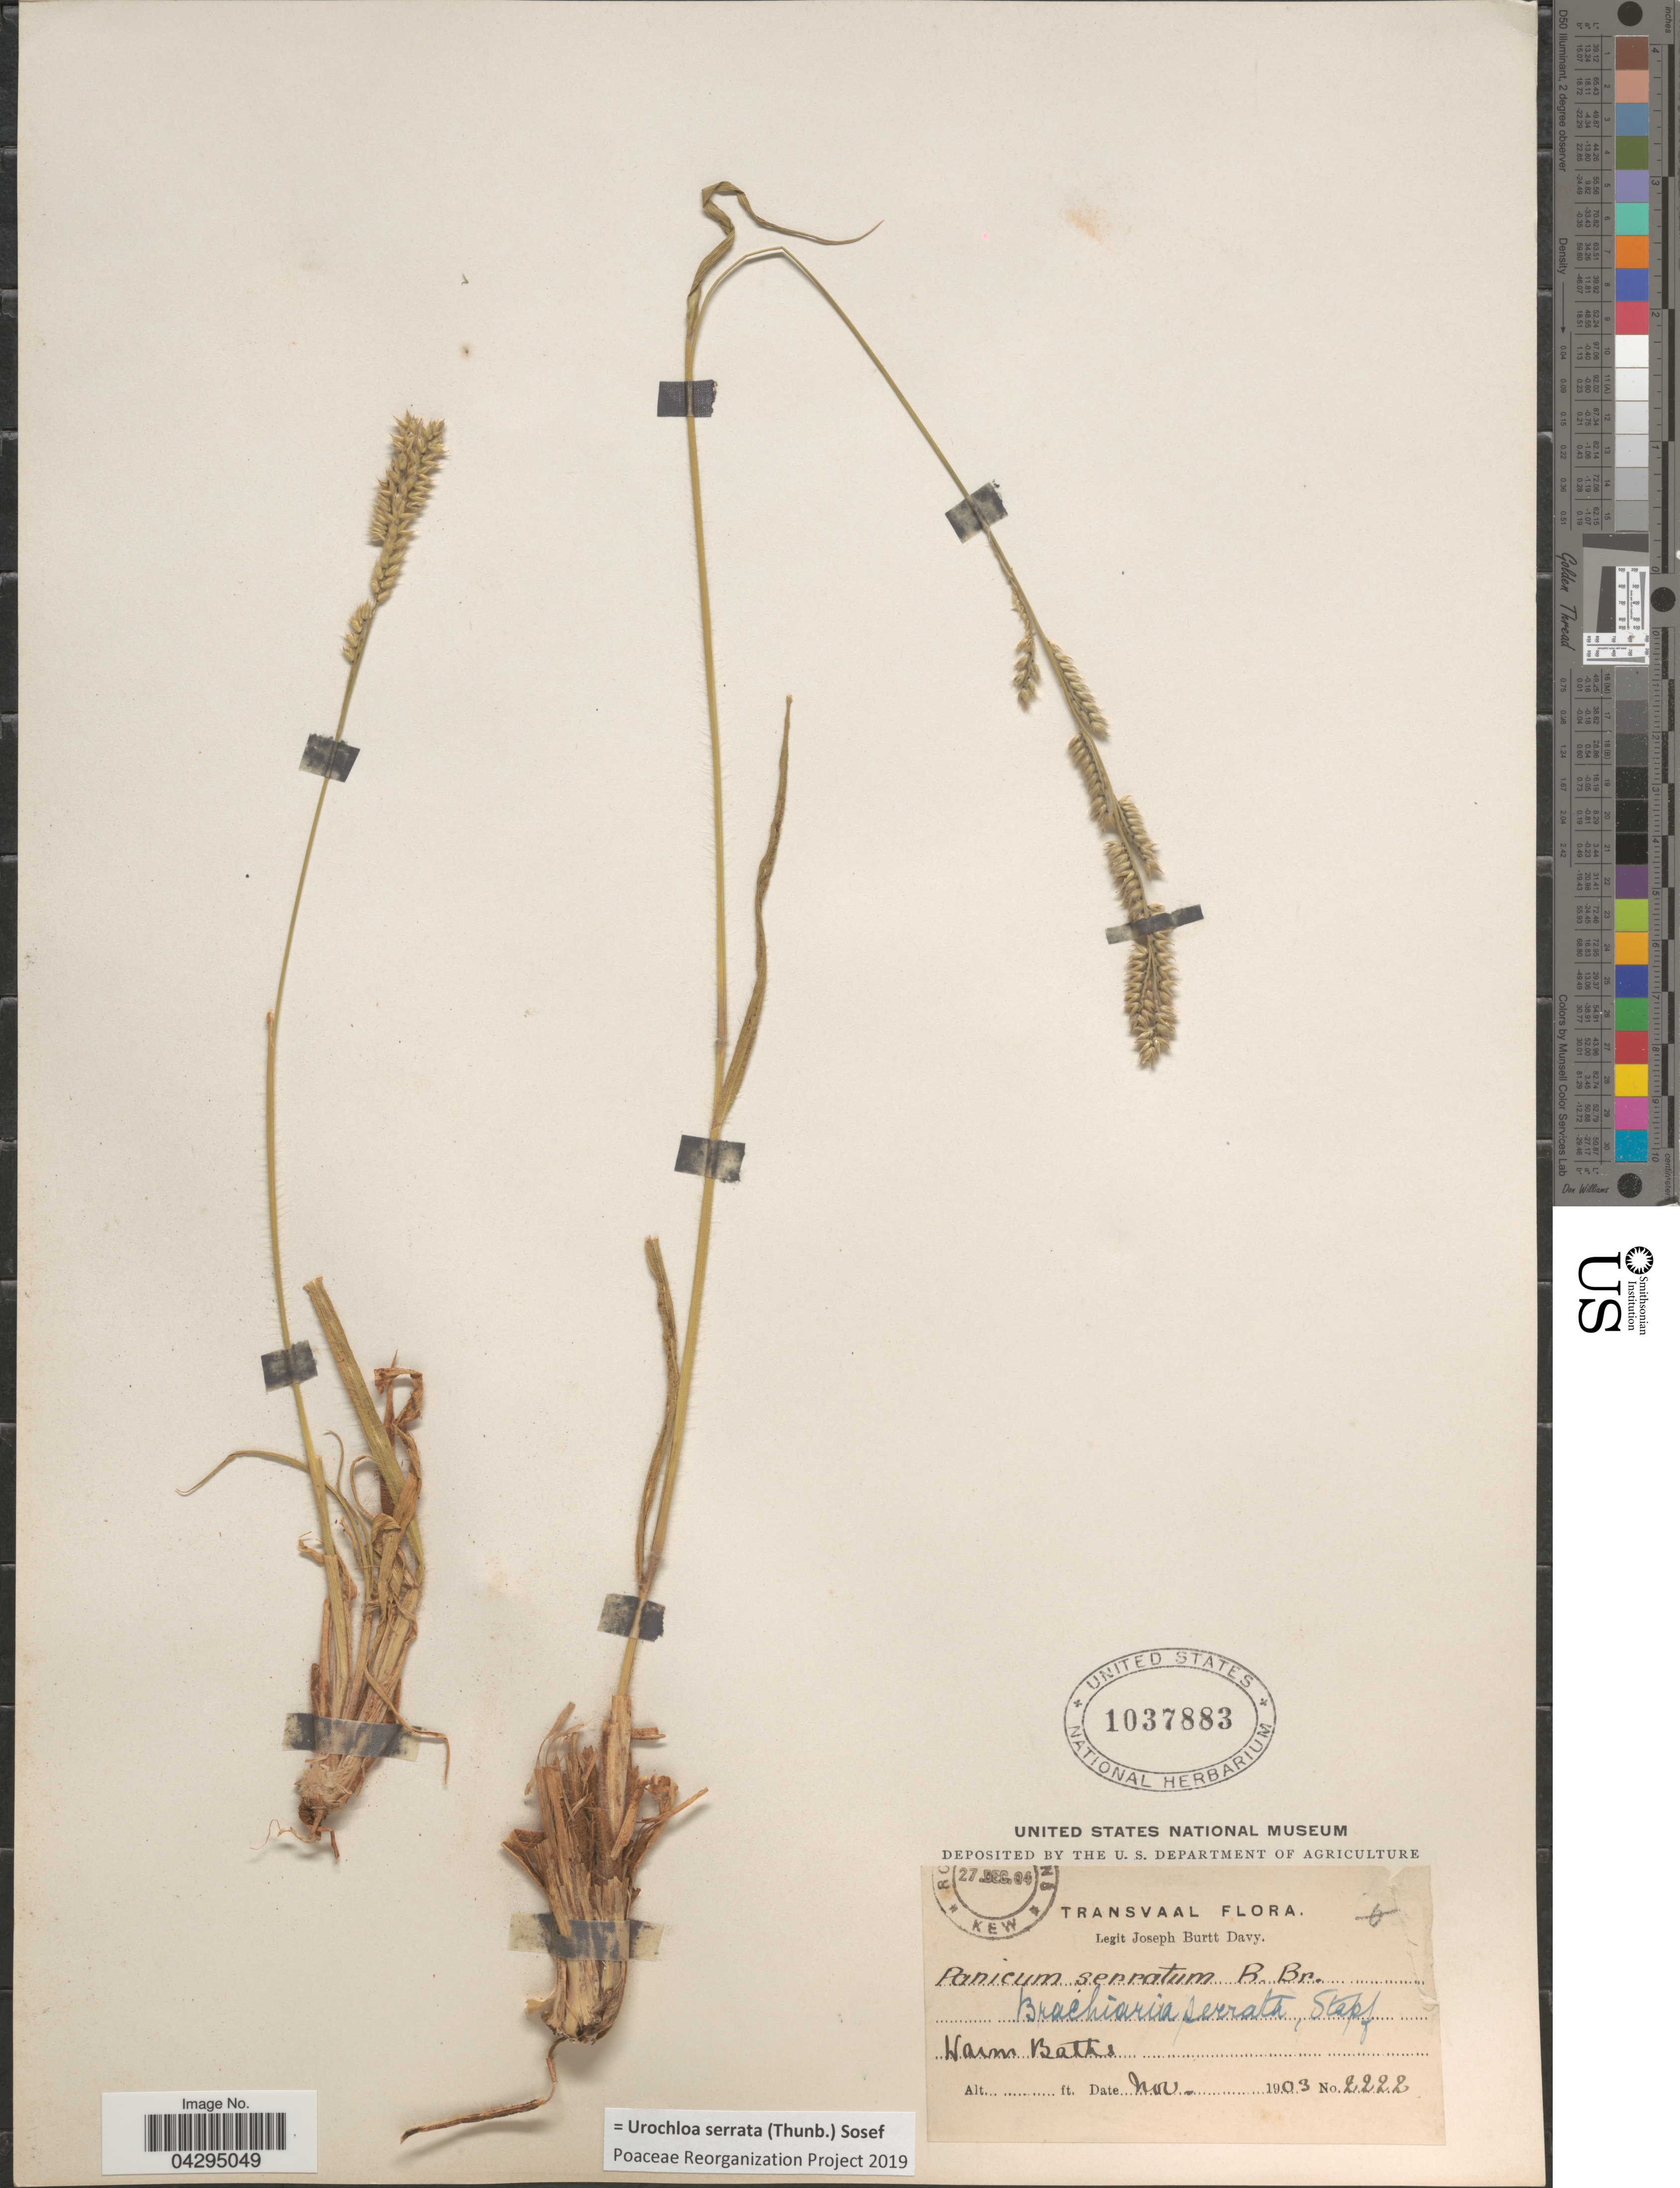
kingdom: Plantae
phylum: Tracheophyta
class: Liliopsida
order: Poales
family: Poaceae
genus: Urochloa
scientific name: Urochloa serrata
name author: (Thunb.) Sosef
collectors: J. Burtt Davy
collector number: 2222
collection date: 1903-11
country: South Africa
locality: Transvaal. Warm Baths.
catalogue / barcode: US 1037883